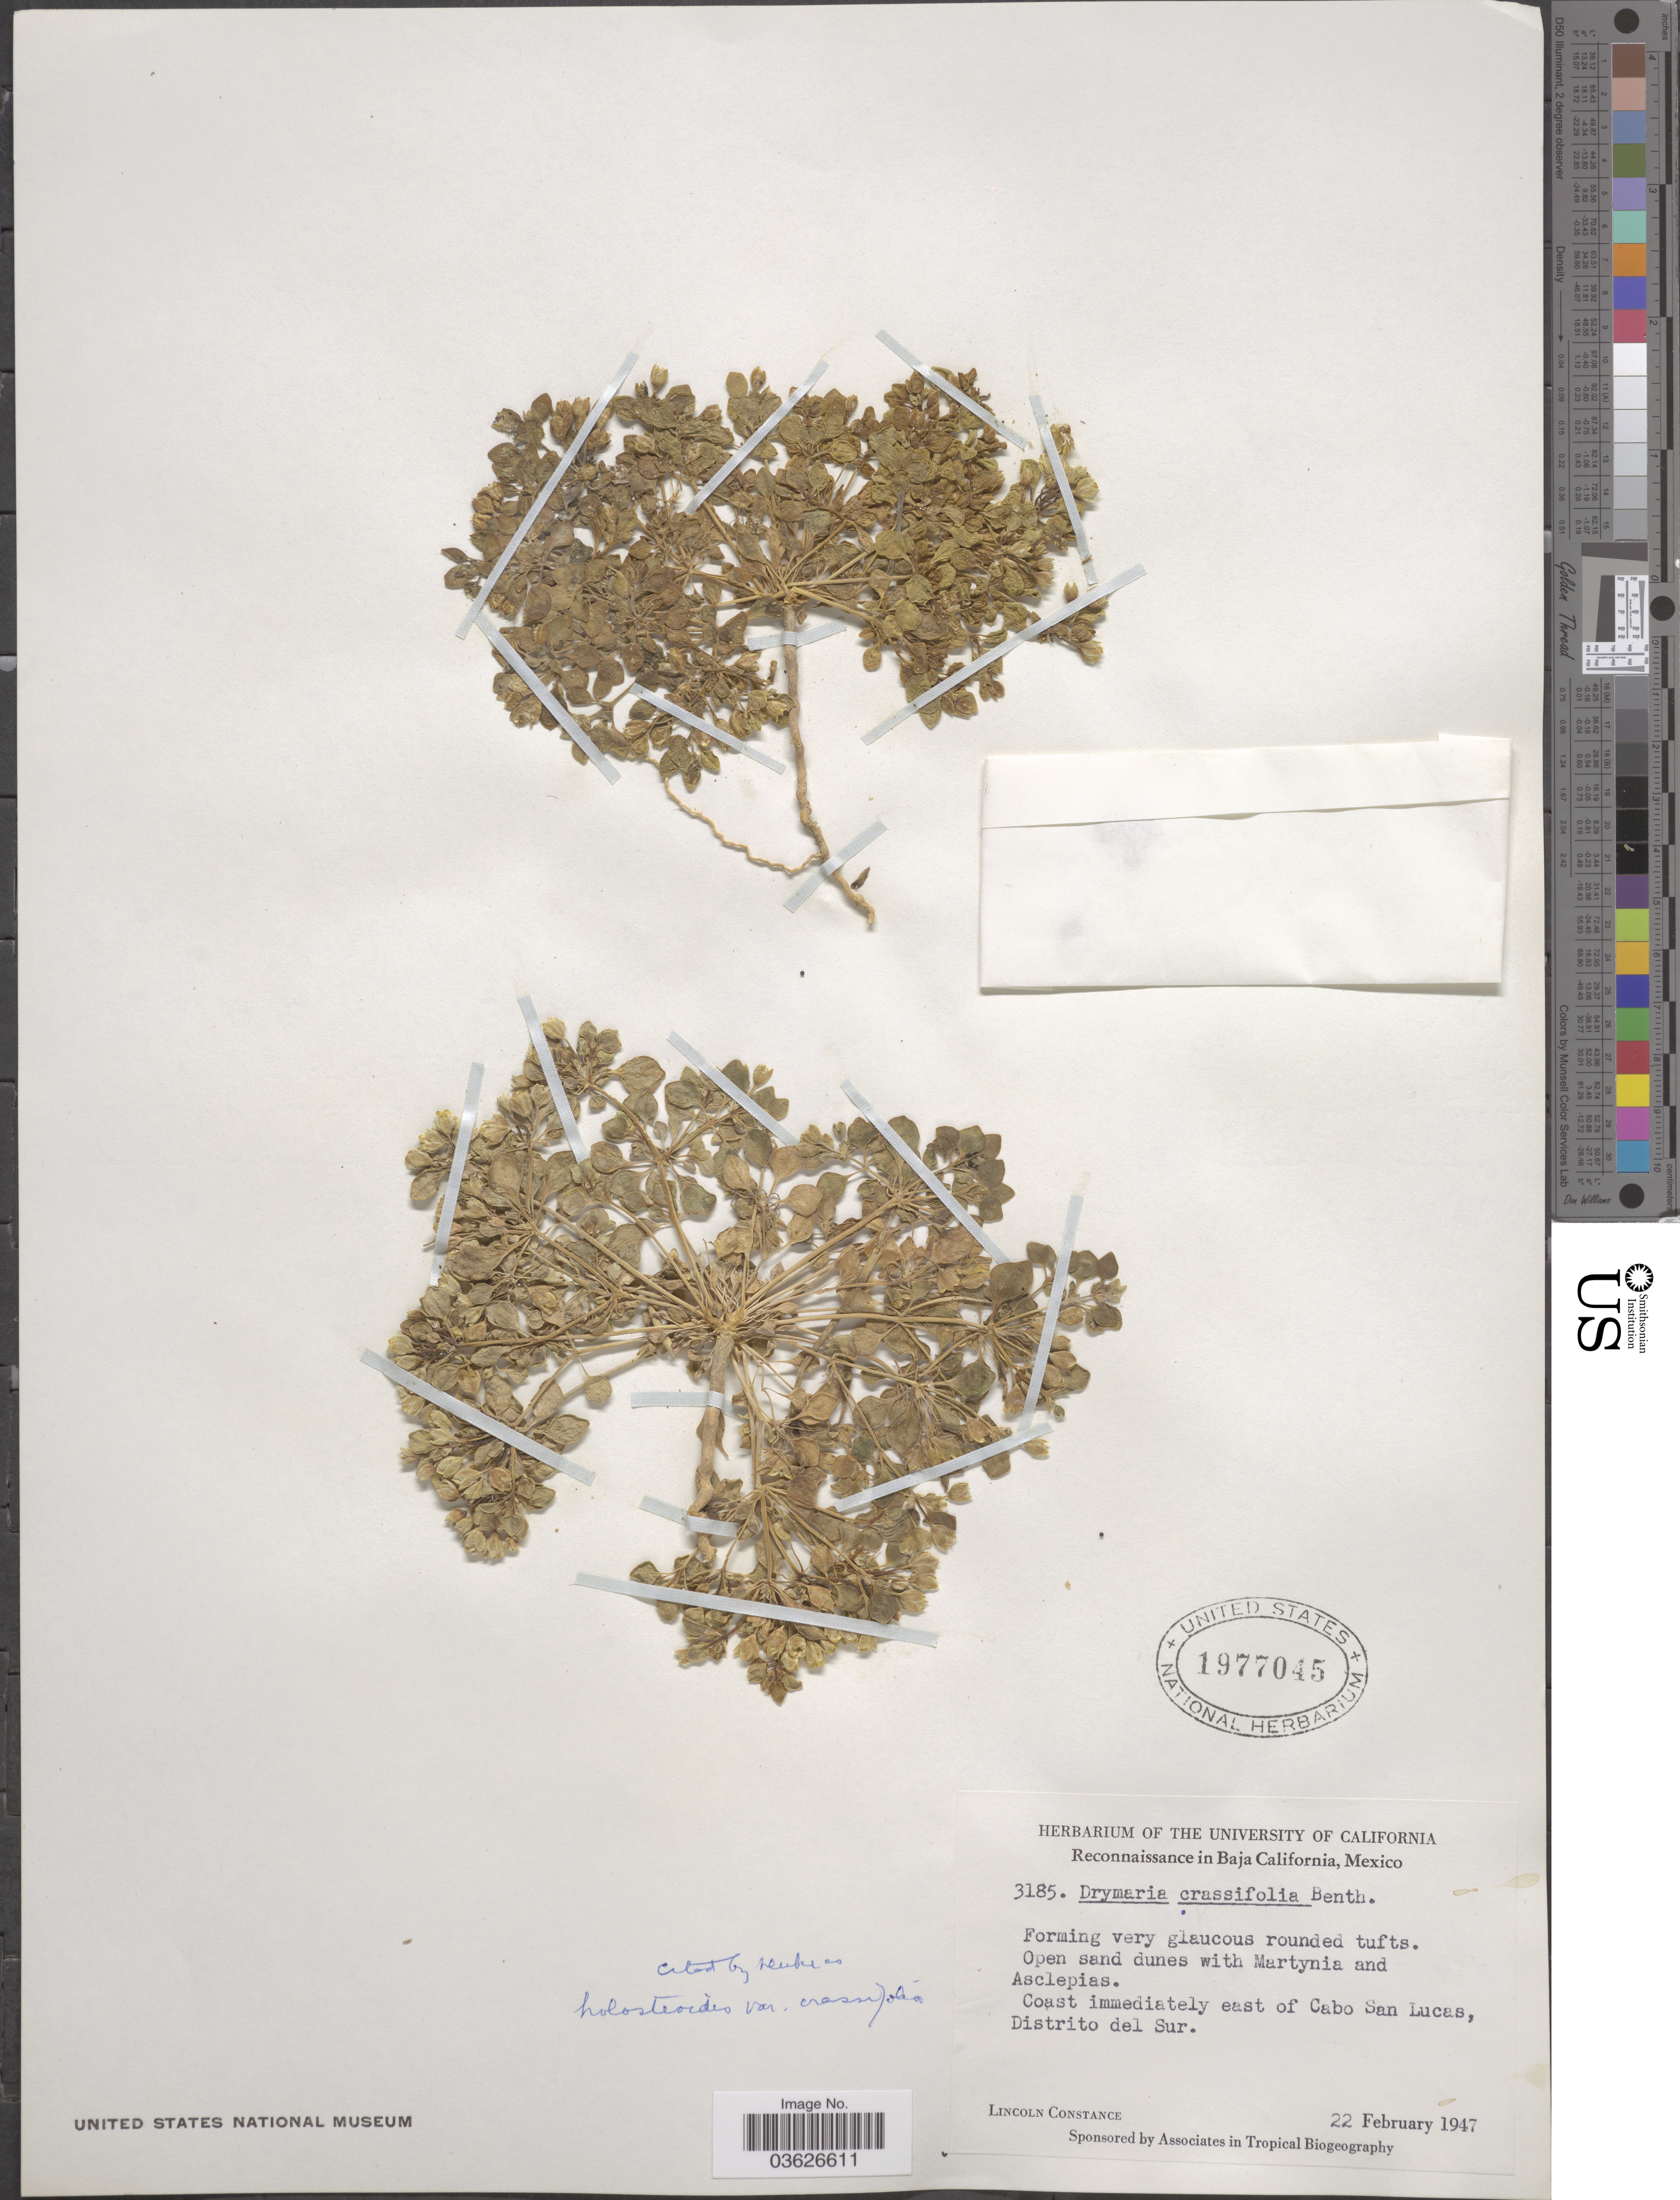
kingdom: Plantae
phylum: Tracheophyta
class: Magnoliopsida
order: Caryophyllales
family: Caryophyllaceae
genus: Drymaria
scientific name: Drymaria holosteoides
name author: Benth.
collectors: L. Constance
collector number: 3185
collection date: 1947-02-22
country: Mexico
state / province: Baja California Sur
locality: Coast immediately east of Cabo San Lucas, Distrito del Sur.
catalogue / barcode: US 1977045